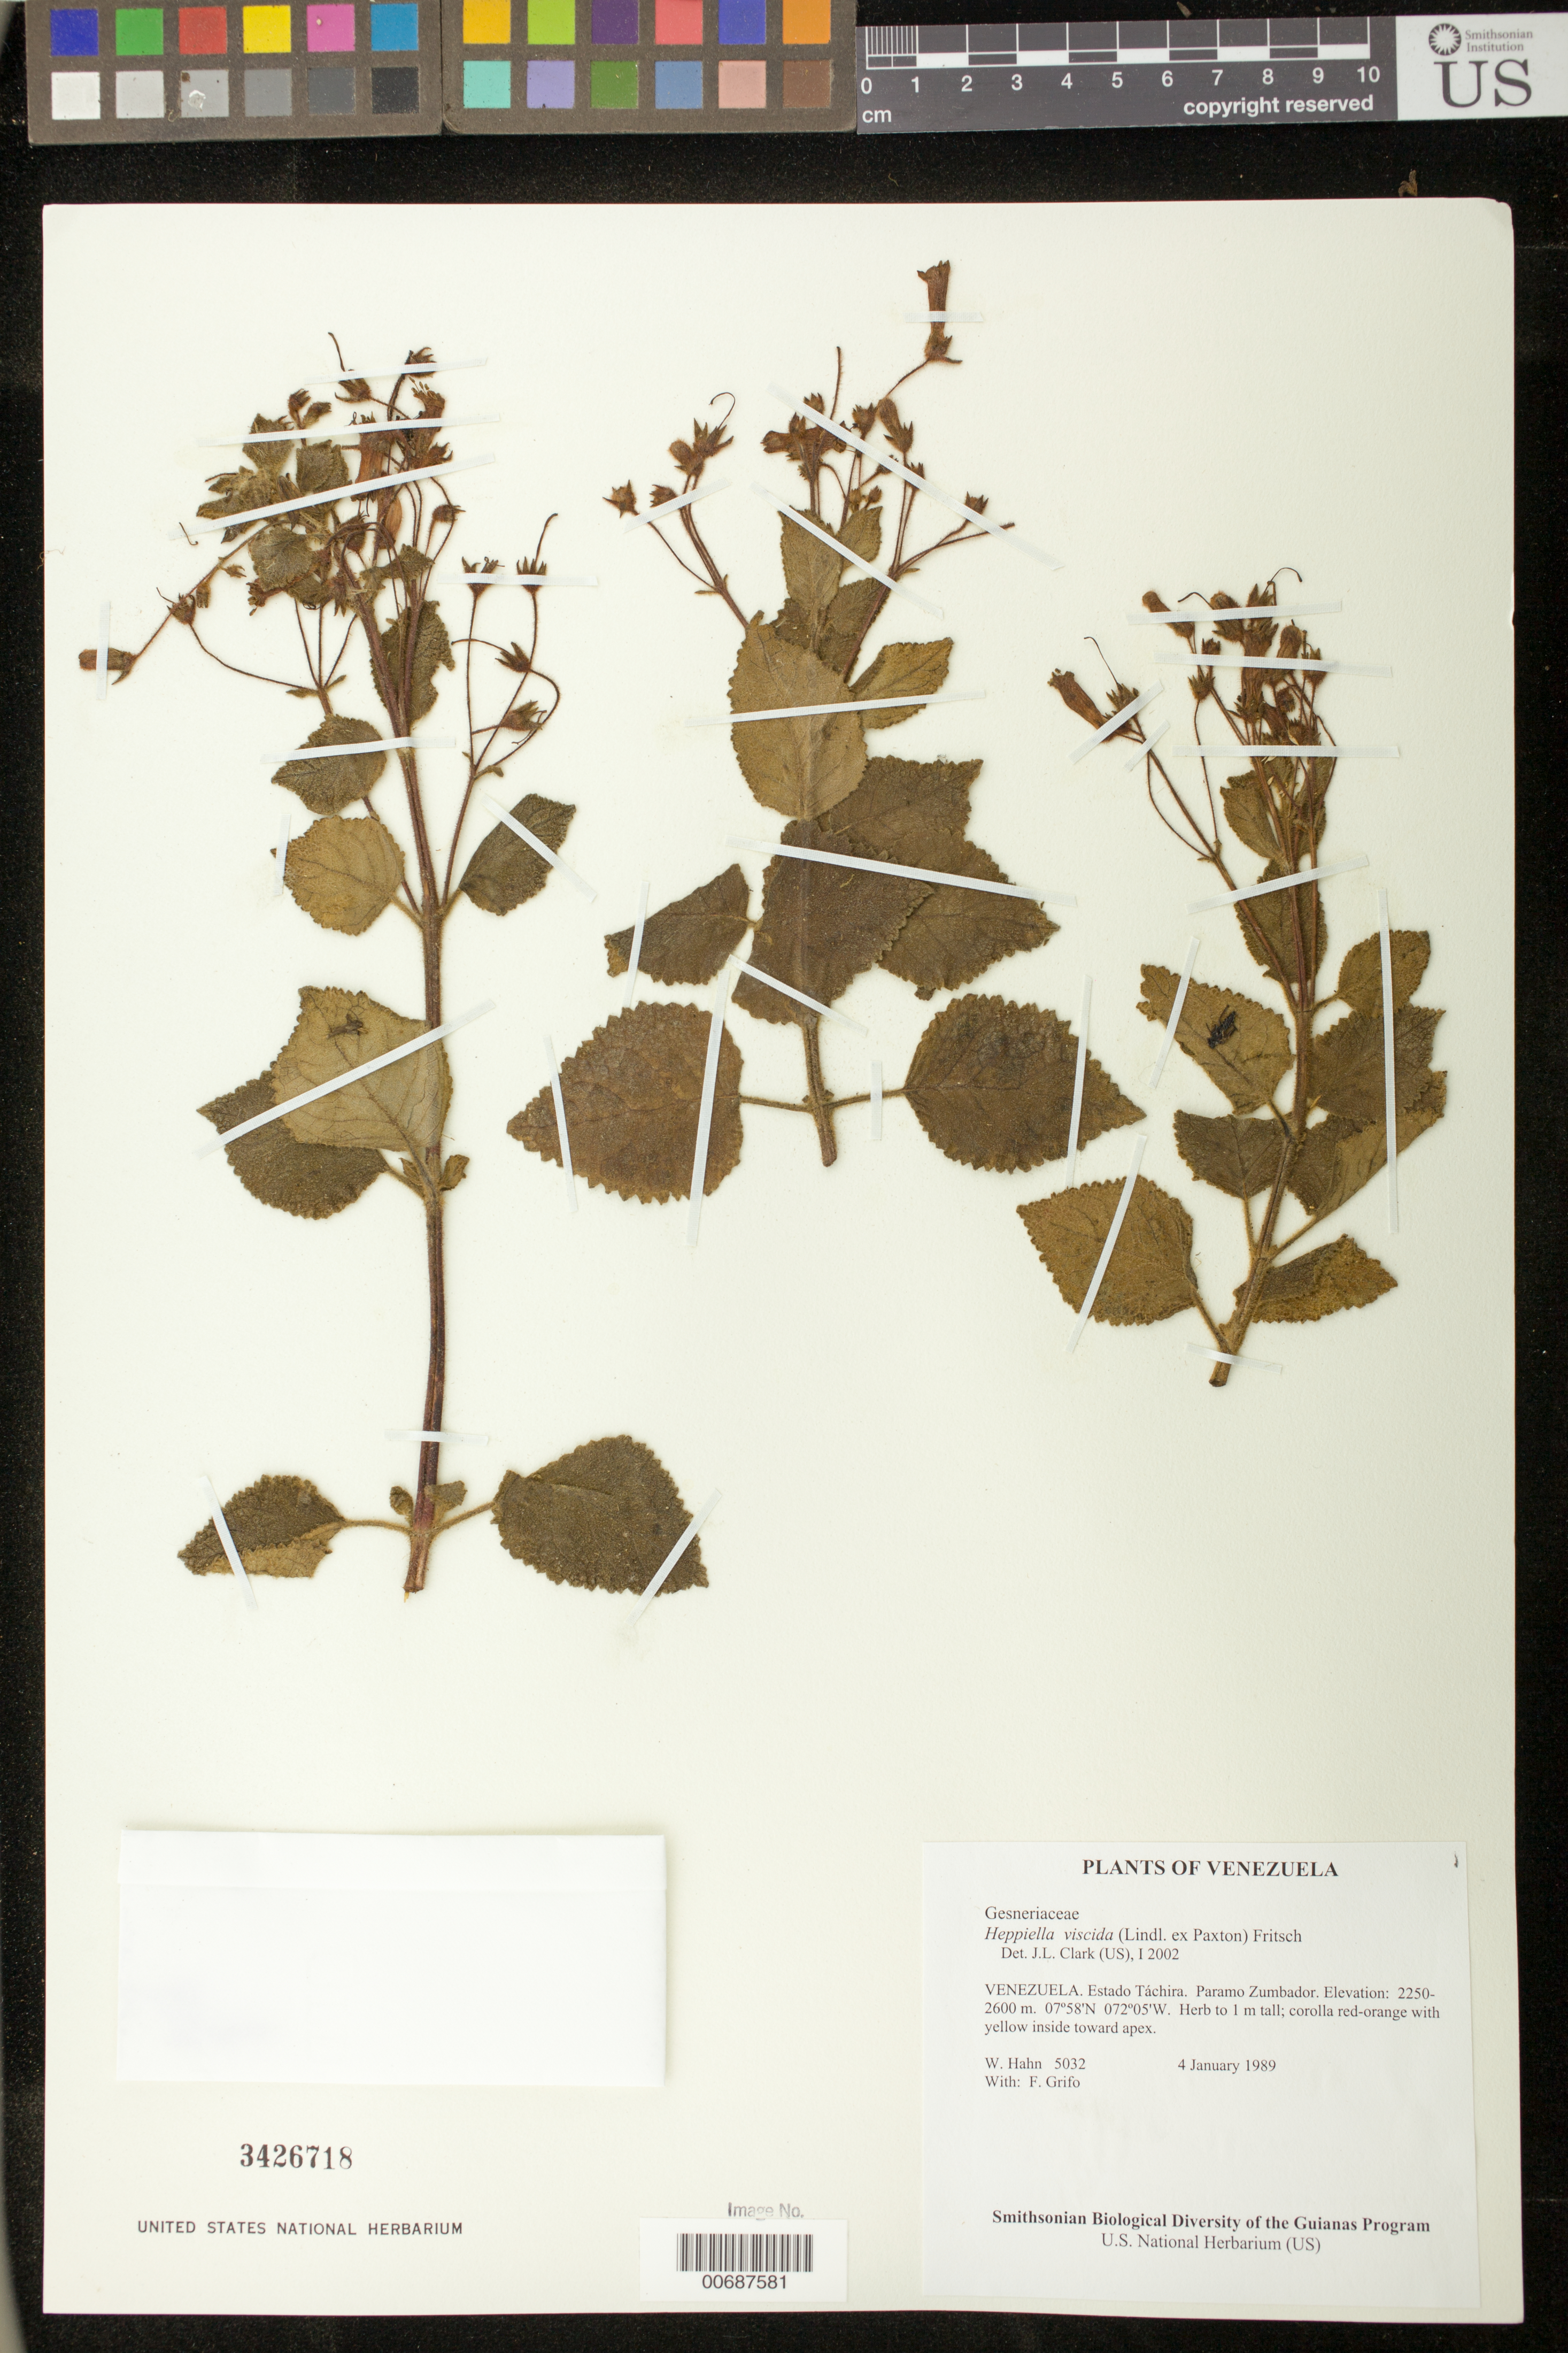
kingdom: Plantae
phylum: Tracheophyta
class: Magnoliopsida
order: Lamiales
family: Gesneriaceae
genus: Heppiella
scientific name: Heppiella viscida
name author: (Lindl. &) Fritsch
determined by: Clark, J. L., (SEL), The Marie Selby Botanical Garden (UNITED STATES)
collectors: W. Hahn & F. Grifo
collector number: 5032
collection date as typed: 04 Jan 1989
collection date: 1989-01-04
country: Venezuela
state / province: Táchira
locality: Paramo Zumbador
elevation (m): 2250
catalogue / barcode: US 3426718